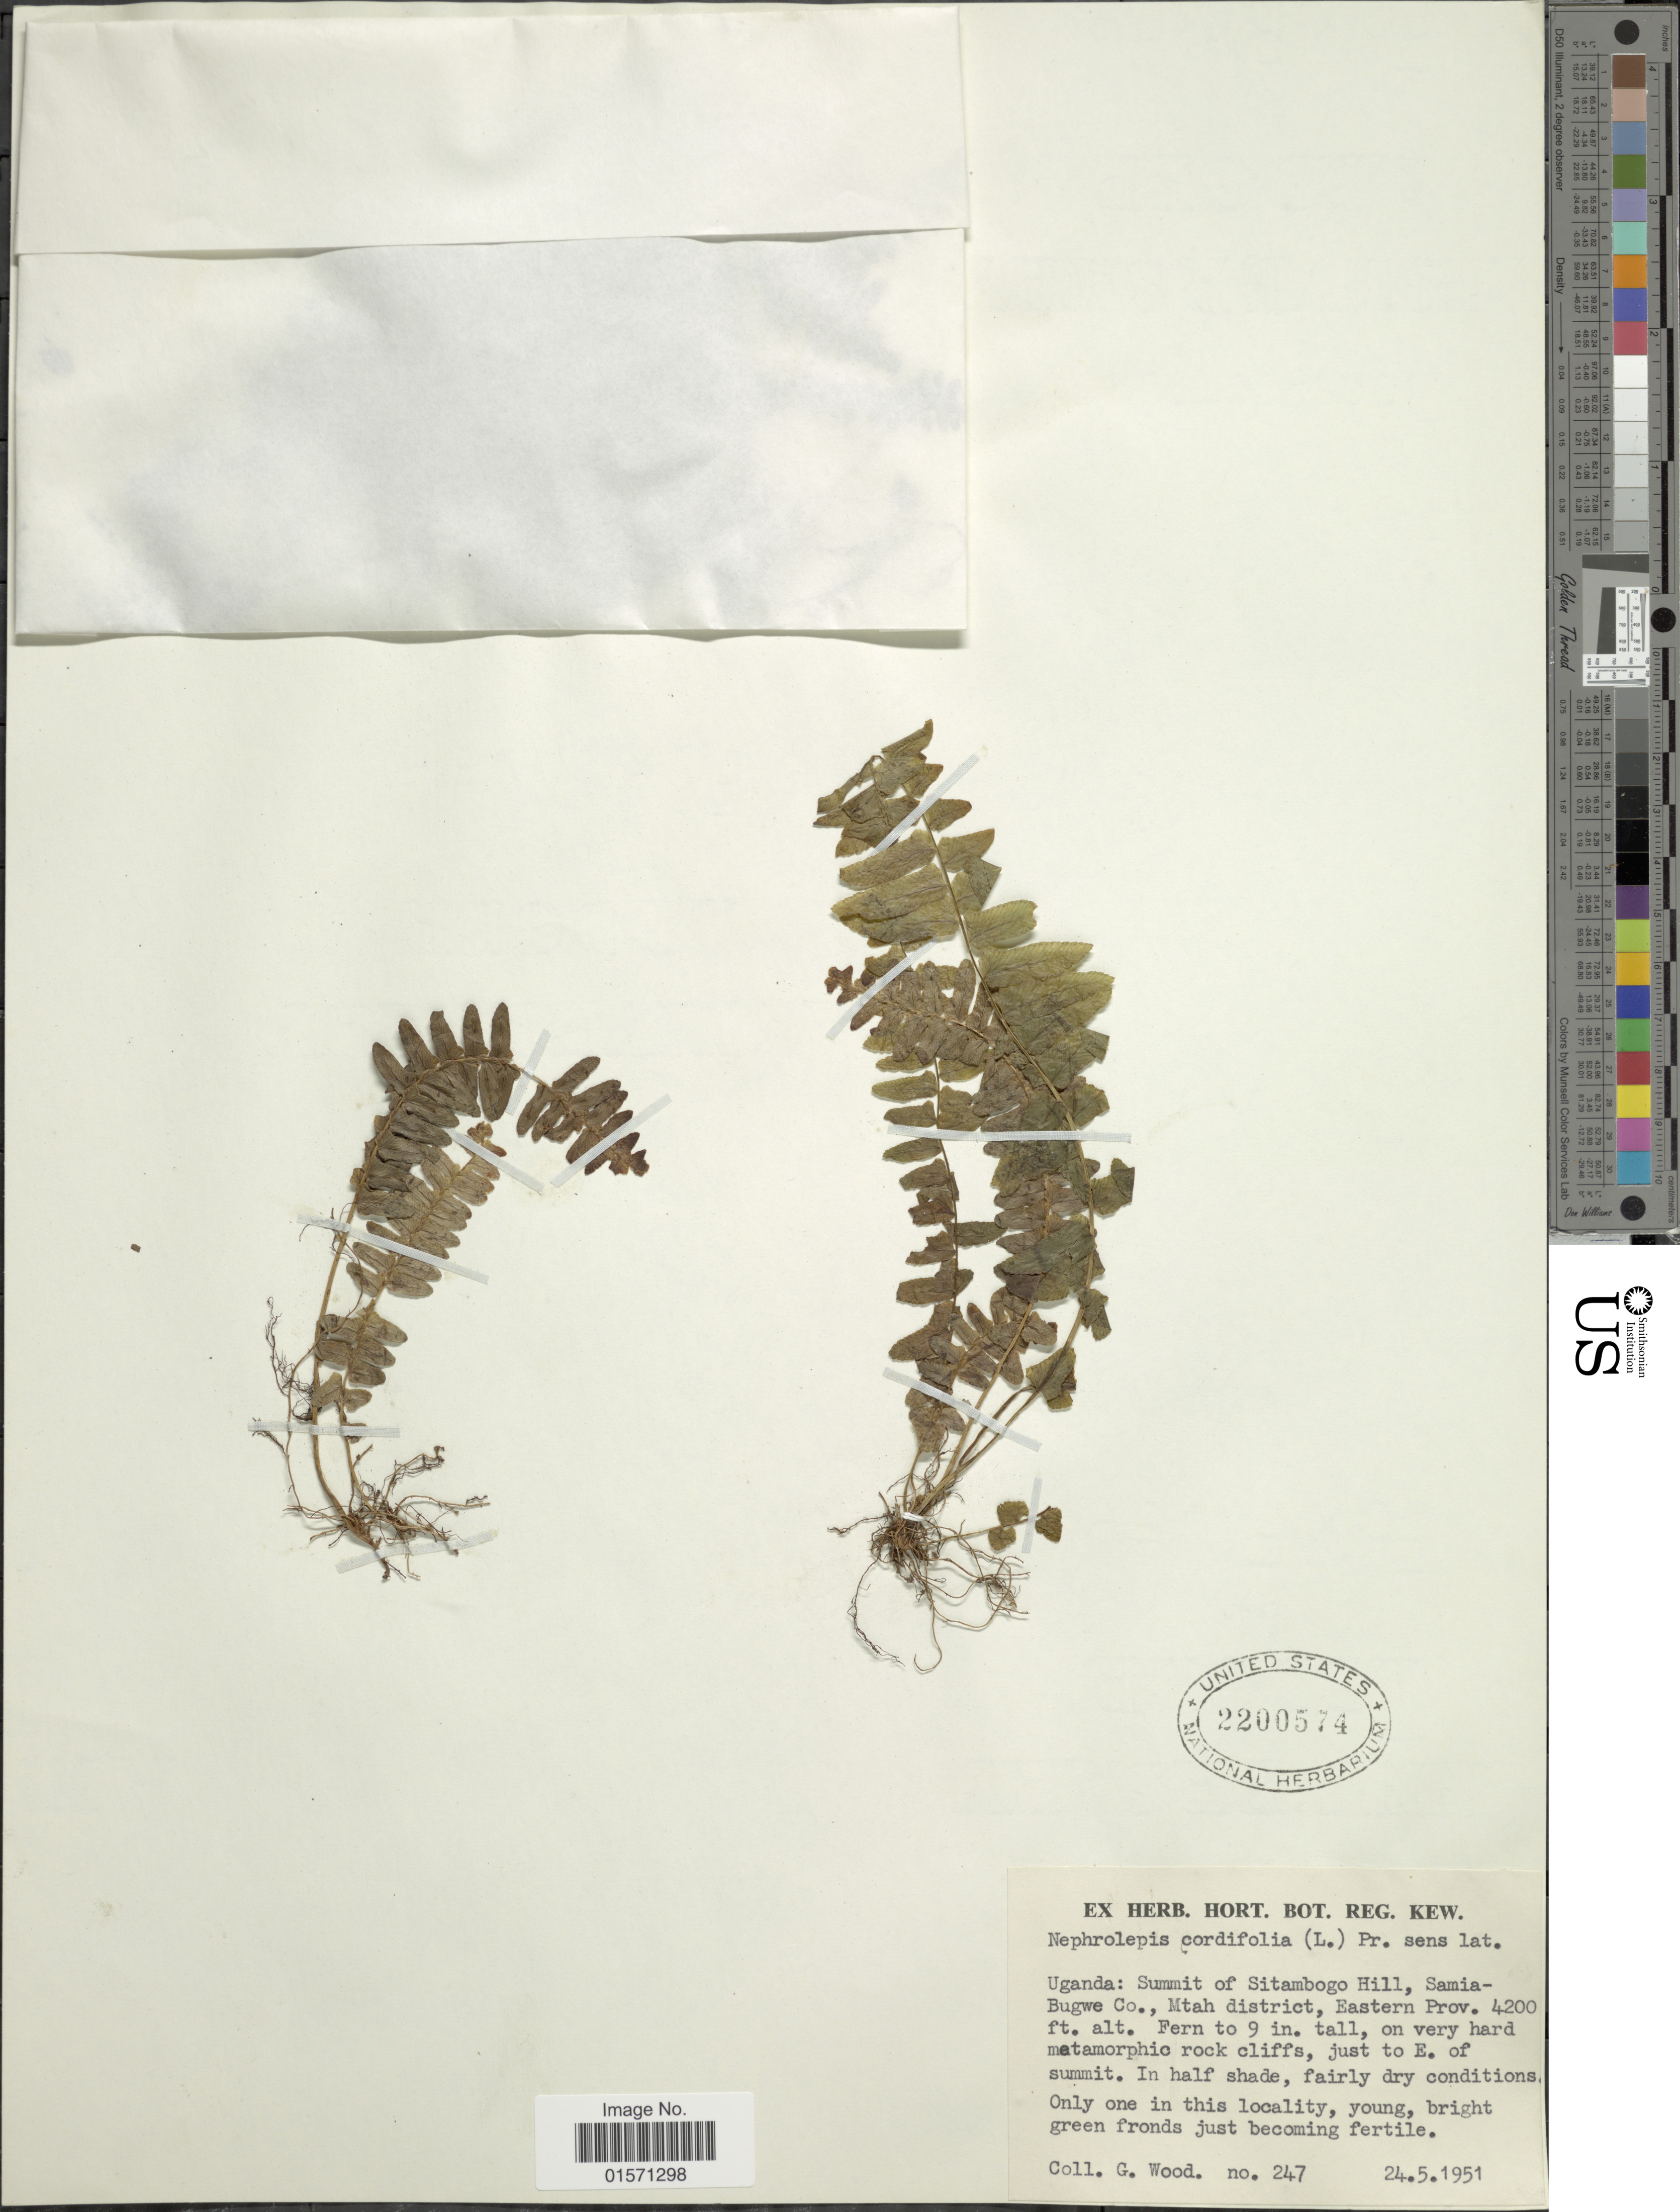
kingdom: Plantae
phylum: Tracheophyta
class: Polypodiopsida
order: Polypodiales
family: Nephrolepidaceae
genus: Nephrolepis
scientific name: Nephrolepis tuberosa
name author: (Willd.) C. Presl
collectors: G. Wood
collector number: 247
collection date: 1951-05-24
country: Uganda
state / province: Eastern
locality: Summit of Sitambogo Hill, Samia-Bugwe Co., Mtah District, Eastern Prov.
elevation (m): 1280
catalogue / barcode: US 2200574